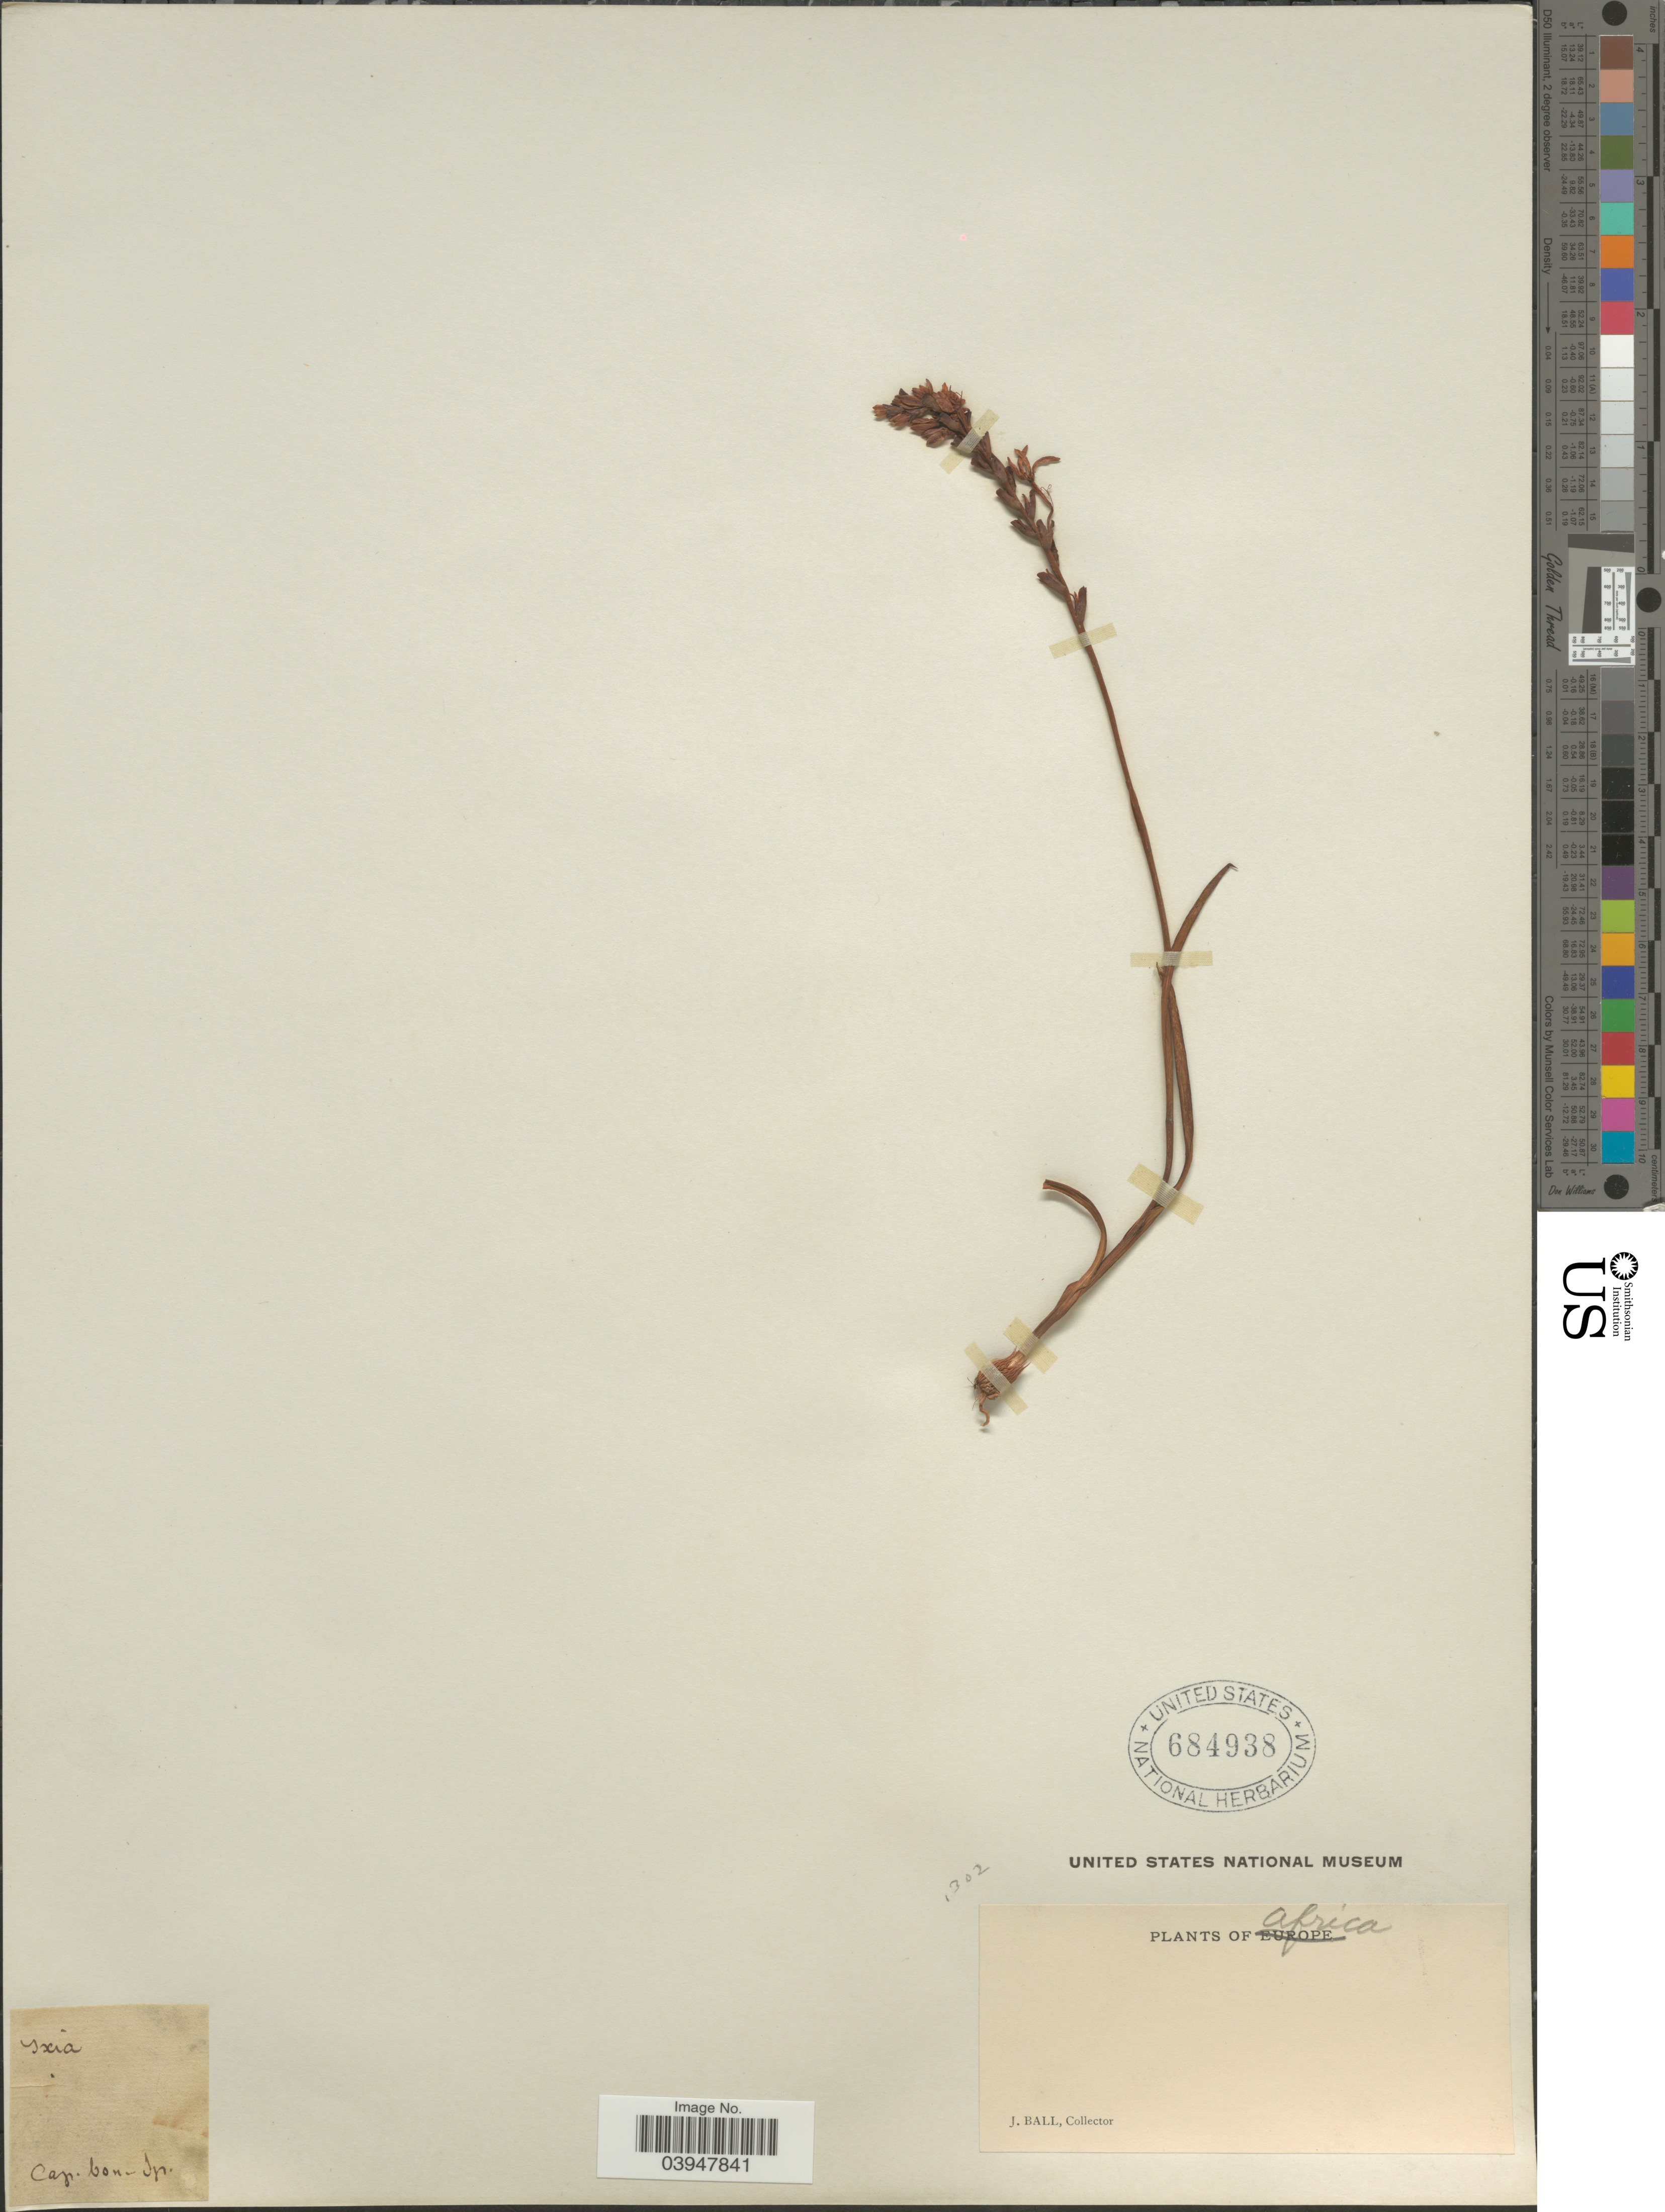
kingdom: Plantae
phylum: Tracheophyta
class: Liliopsida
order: Asparagales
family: Iridaceae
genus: Ixia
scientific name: Ixia sp.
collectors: J. Ball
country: South Africa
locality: Africa. Cap. bon. Sp.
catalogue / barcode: US 684938